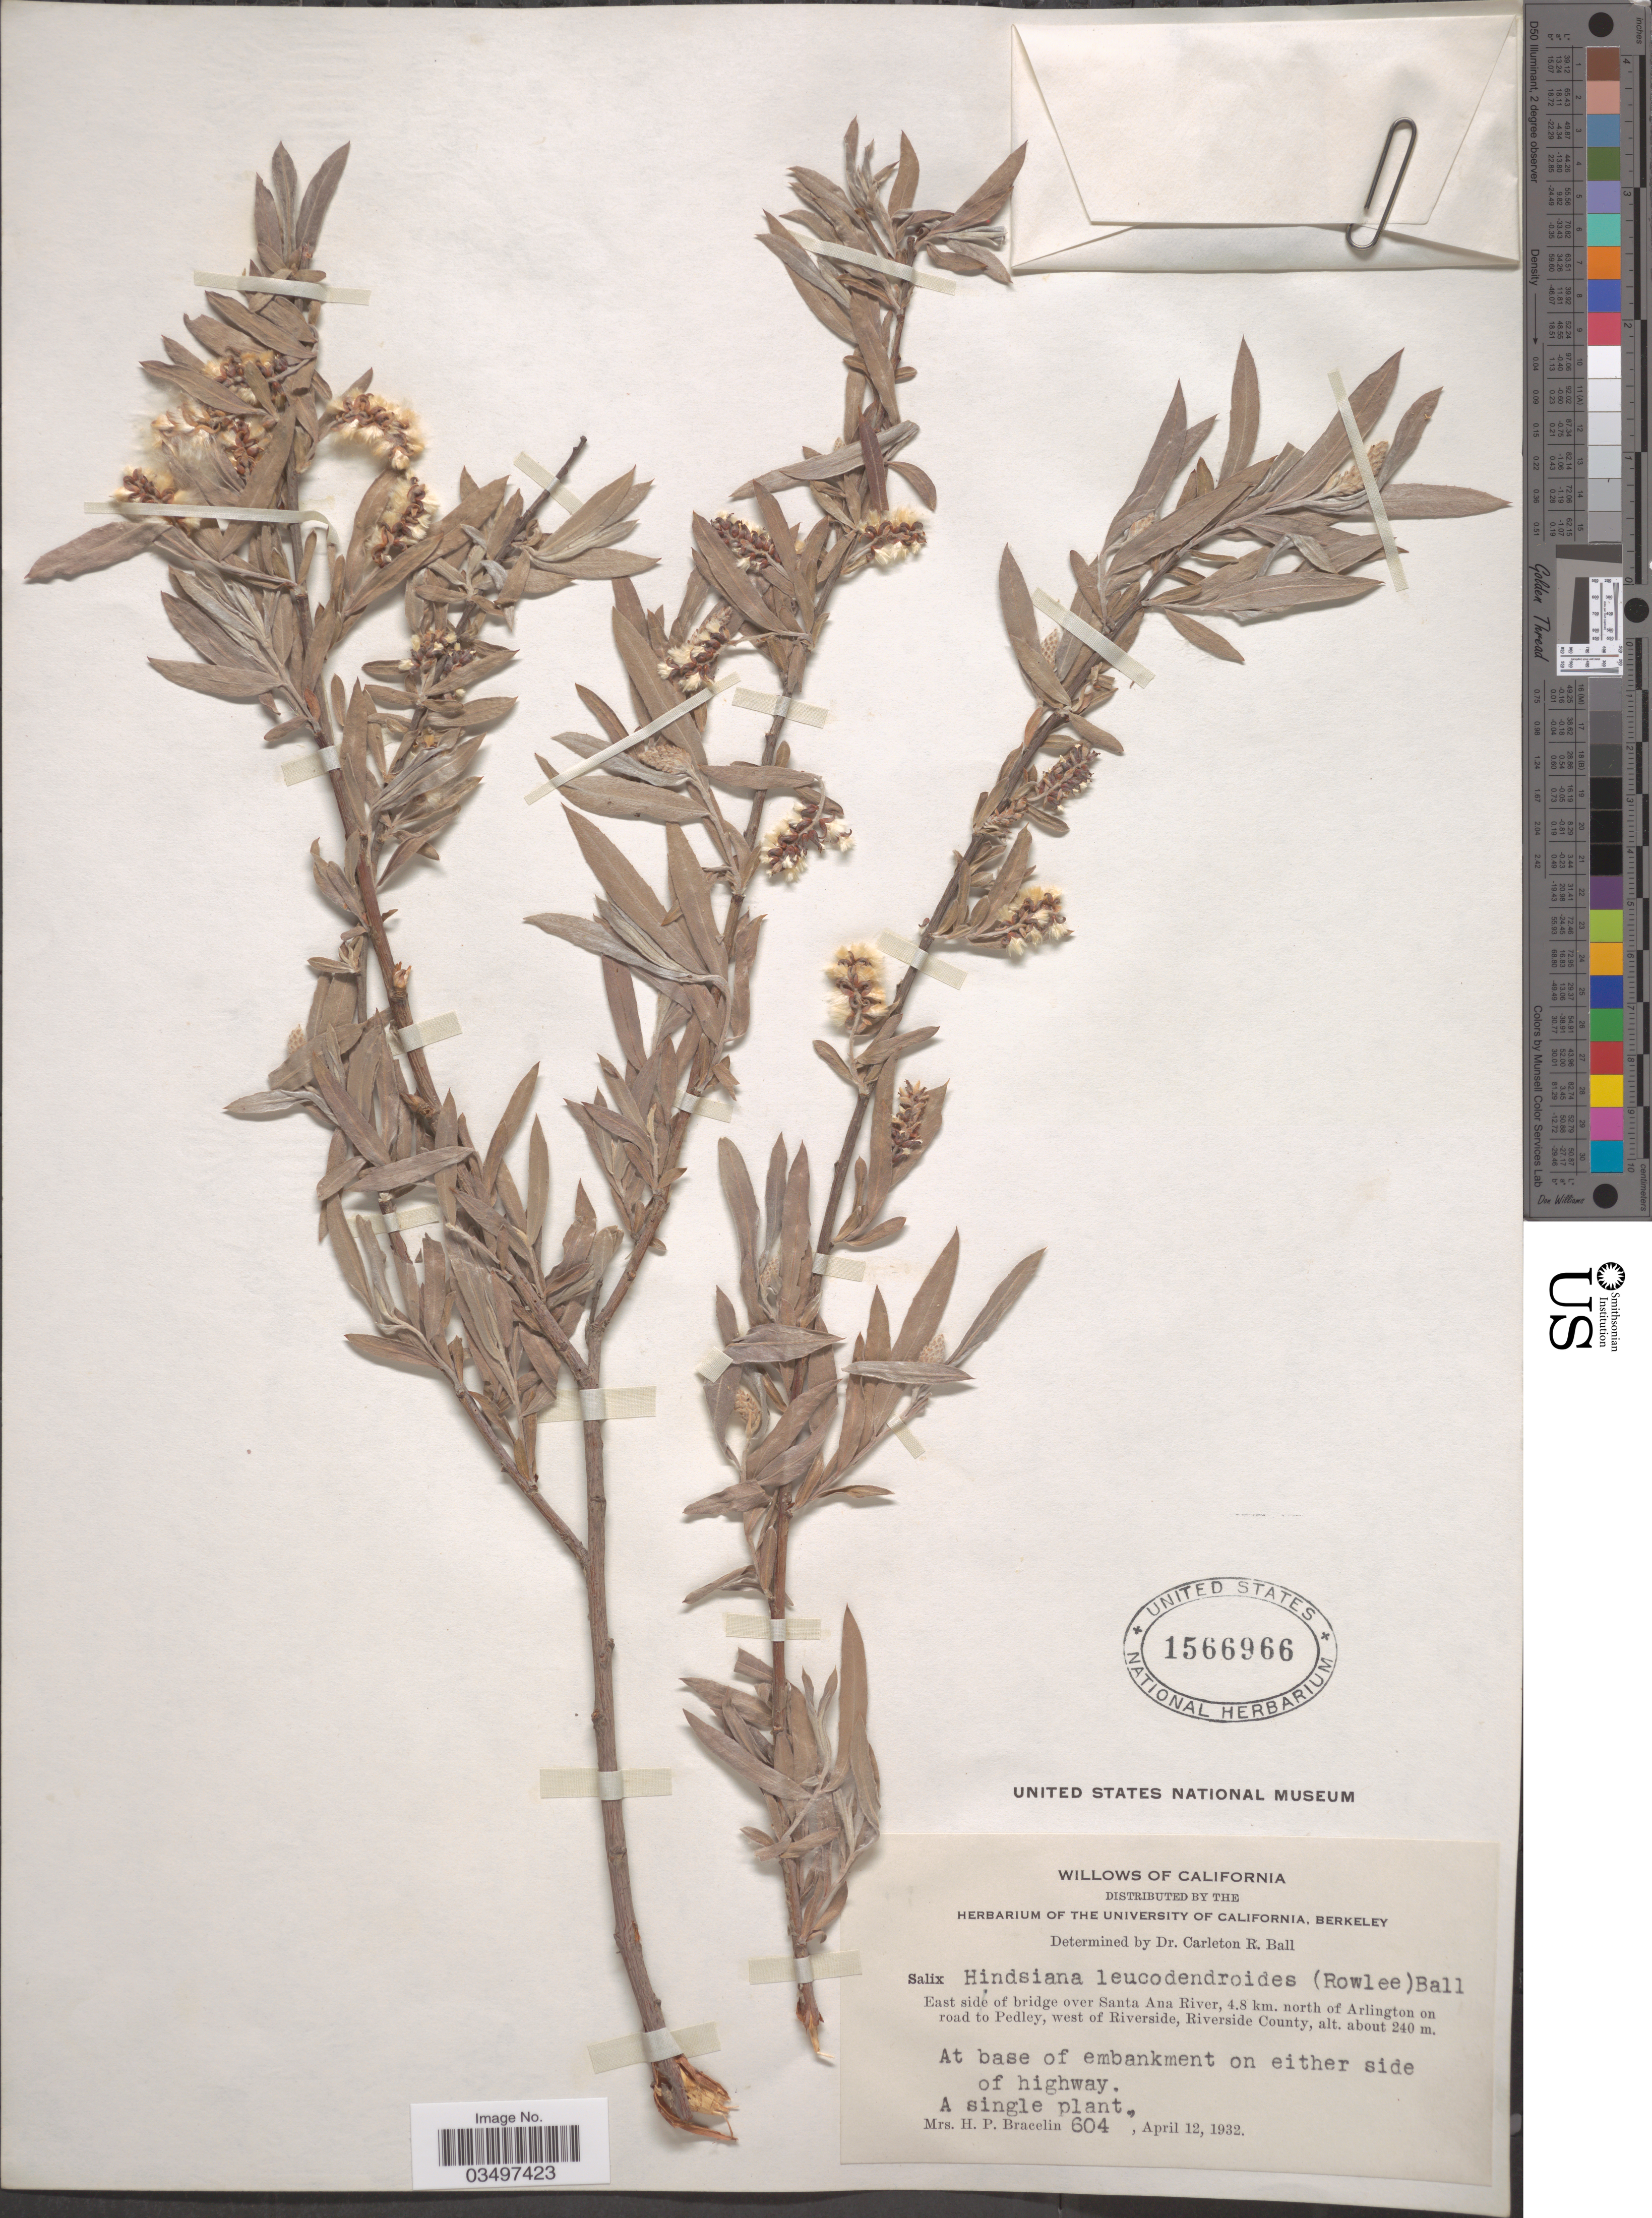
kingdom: Plantae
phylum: Tracheophyta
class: Magnoliopsida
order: Malpighiales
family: Salicaceae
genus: Salix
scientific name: Salix hindsiana var. leucodendroides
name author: (Rowlee) C.R. Ball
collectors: H. Bracelin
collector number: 604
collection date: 1932-04-12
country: United States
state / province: California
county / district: Riverside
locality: East side of bridge over Santa Ana River, 4.8 km. north of Arlington on road to Pedley, west of Riverside, Riverside County.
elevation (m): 240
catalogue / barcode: US 1566966